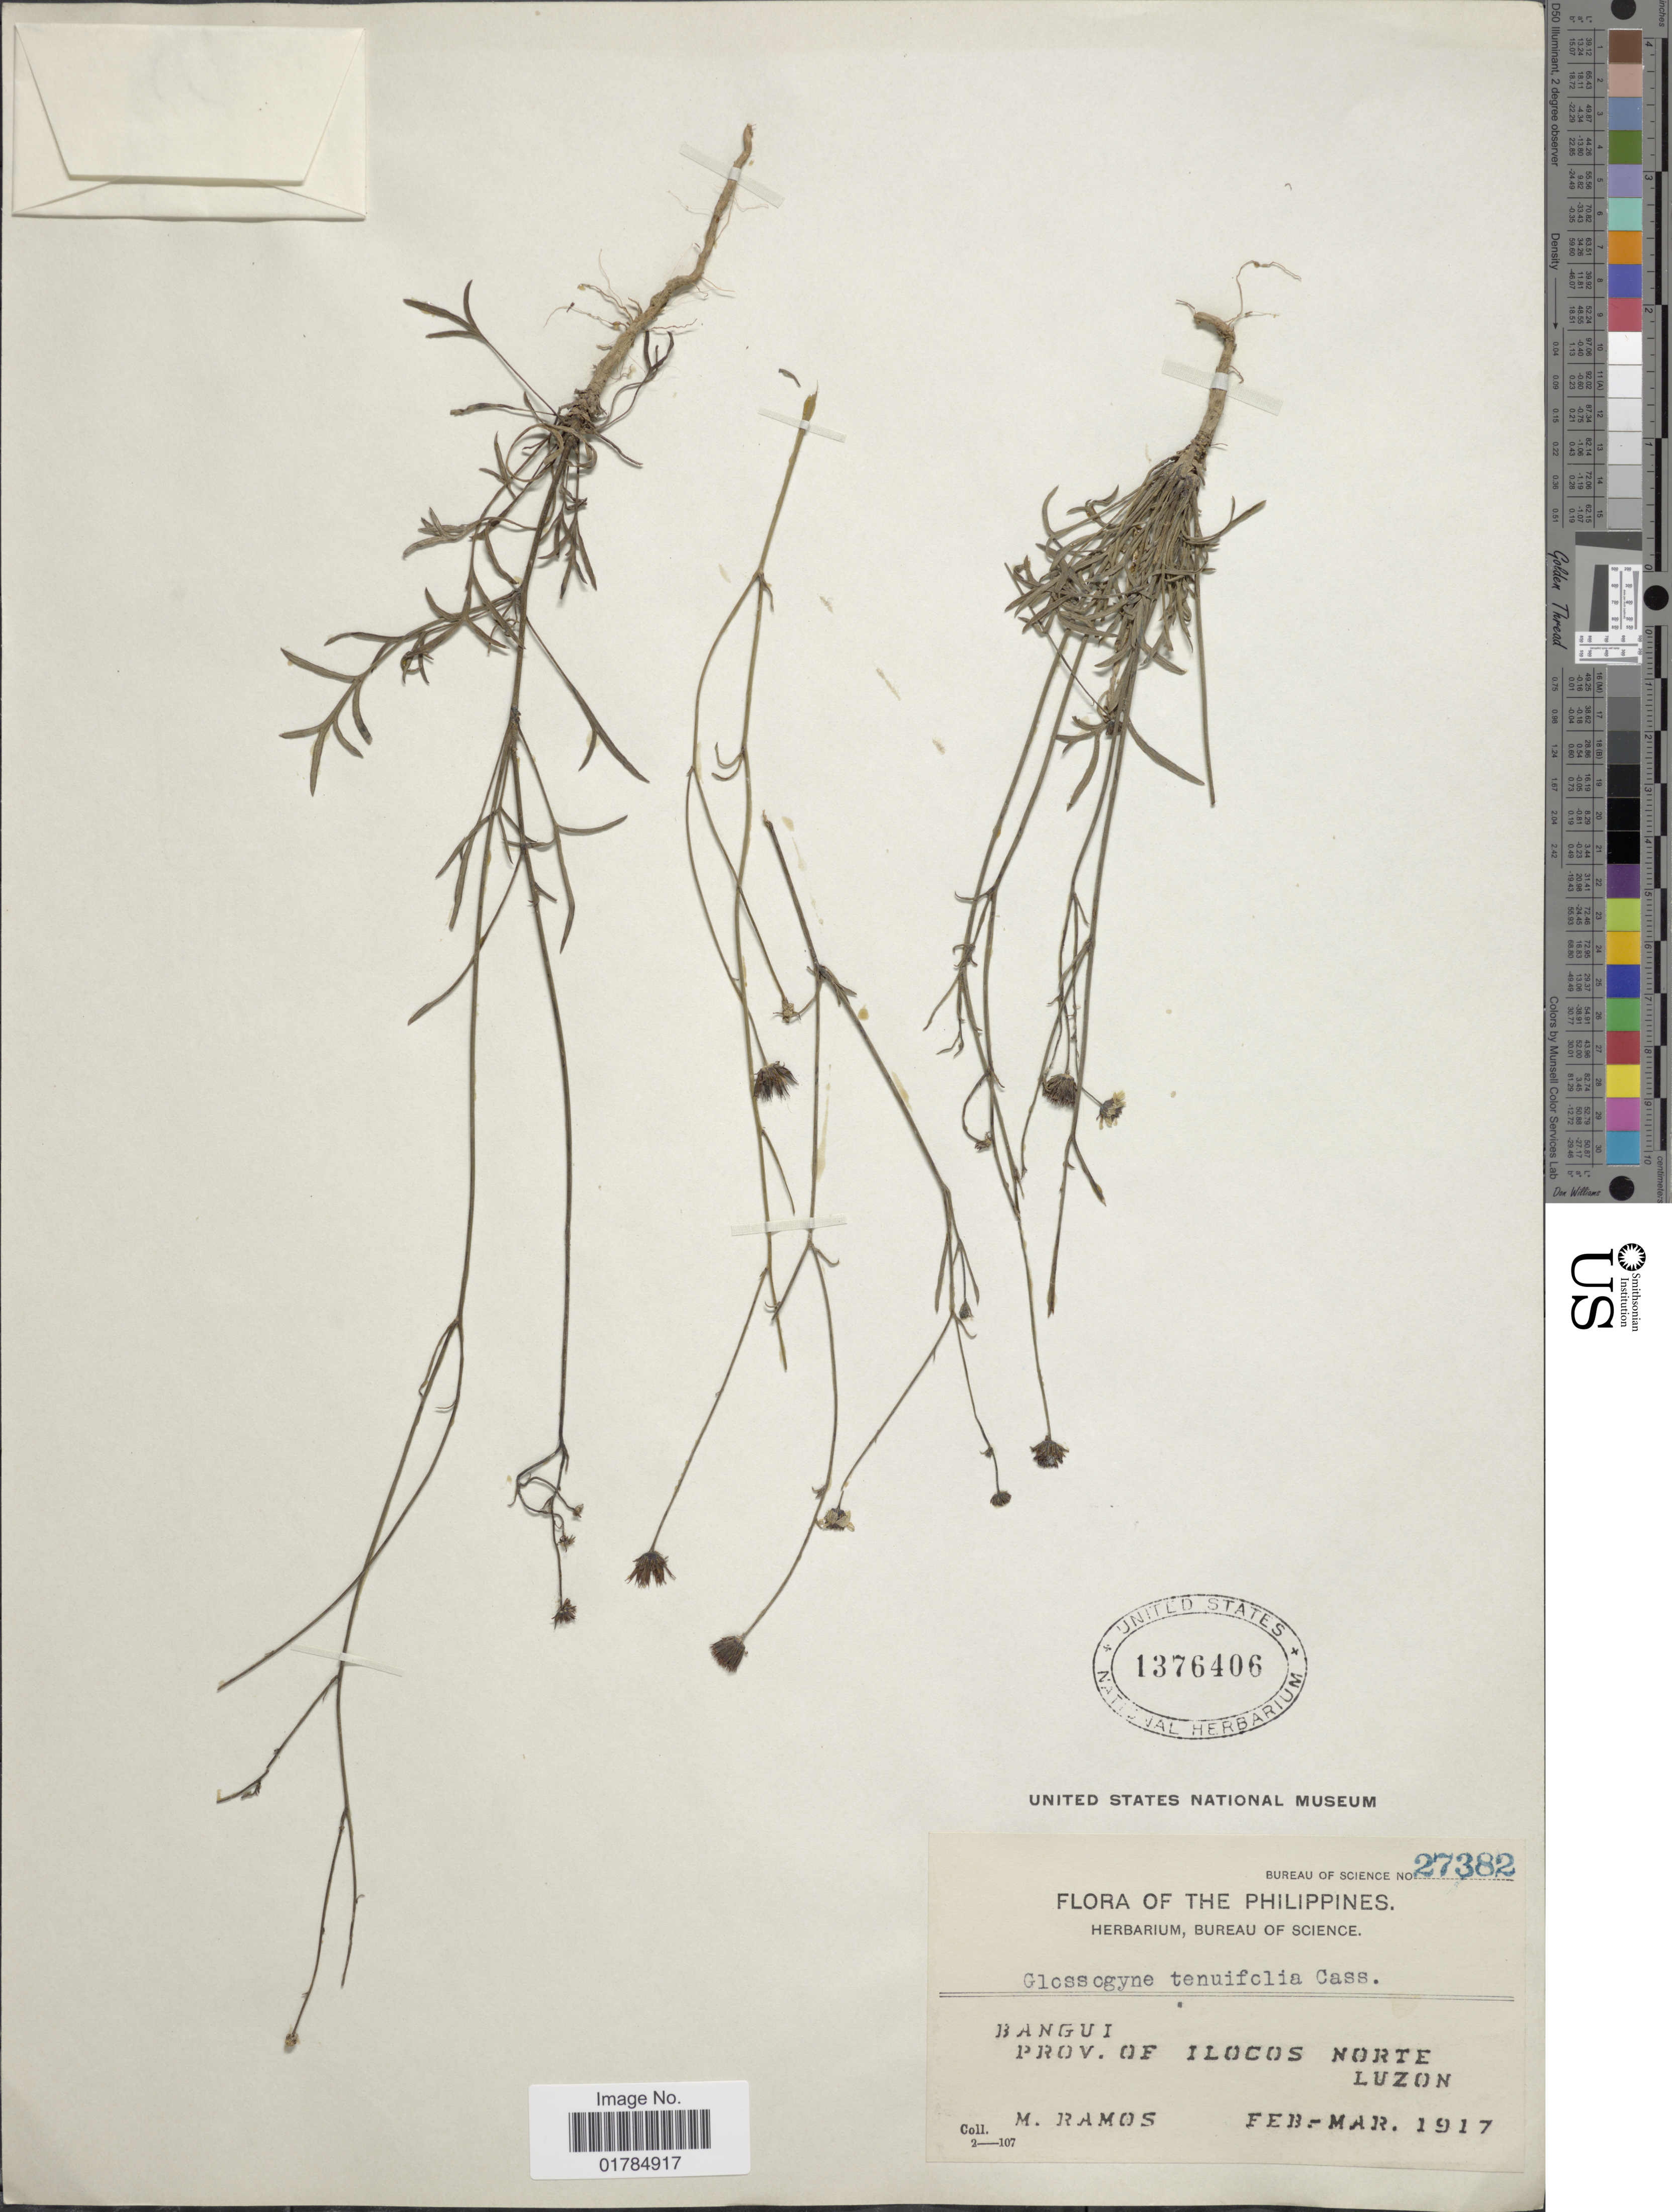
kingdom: Plantae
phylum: Tracheophyta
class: Magnoliopsida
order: Asterales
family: Asteraceae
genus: Glossogyne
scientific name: Glossogyne tenuifolia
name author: (Labill.)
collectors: M. Ramos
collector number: Bureau of Science 27382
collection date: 1917-02/1917-03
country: Philippines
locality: Bangui, Prov. of Ilocos Norte Luzon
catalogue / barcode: US 1376406